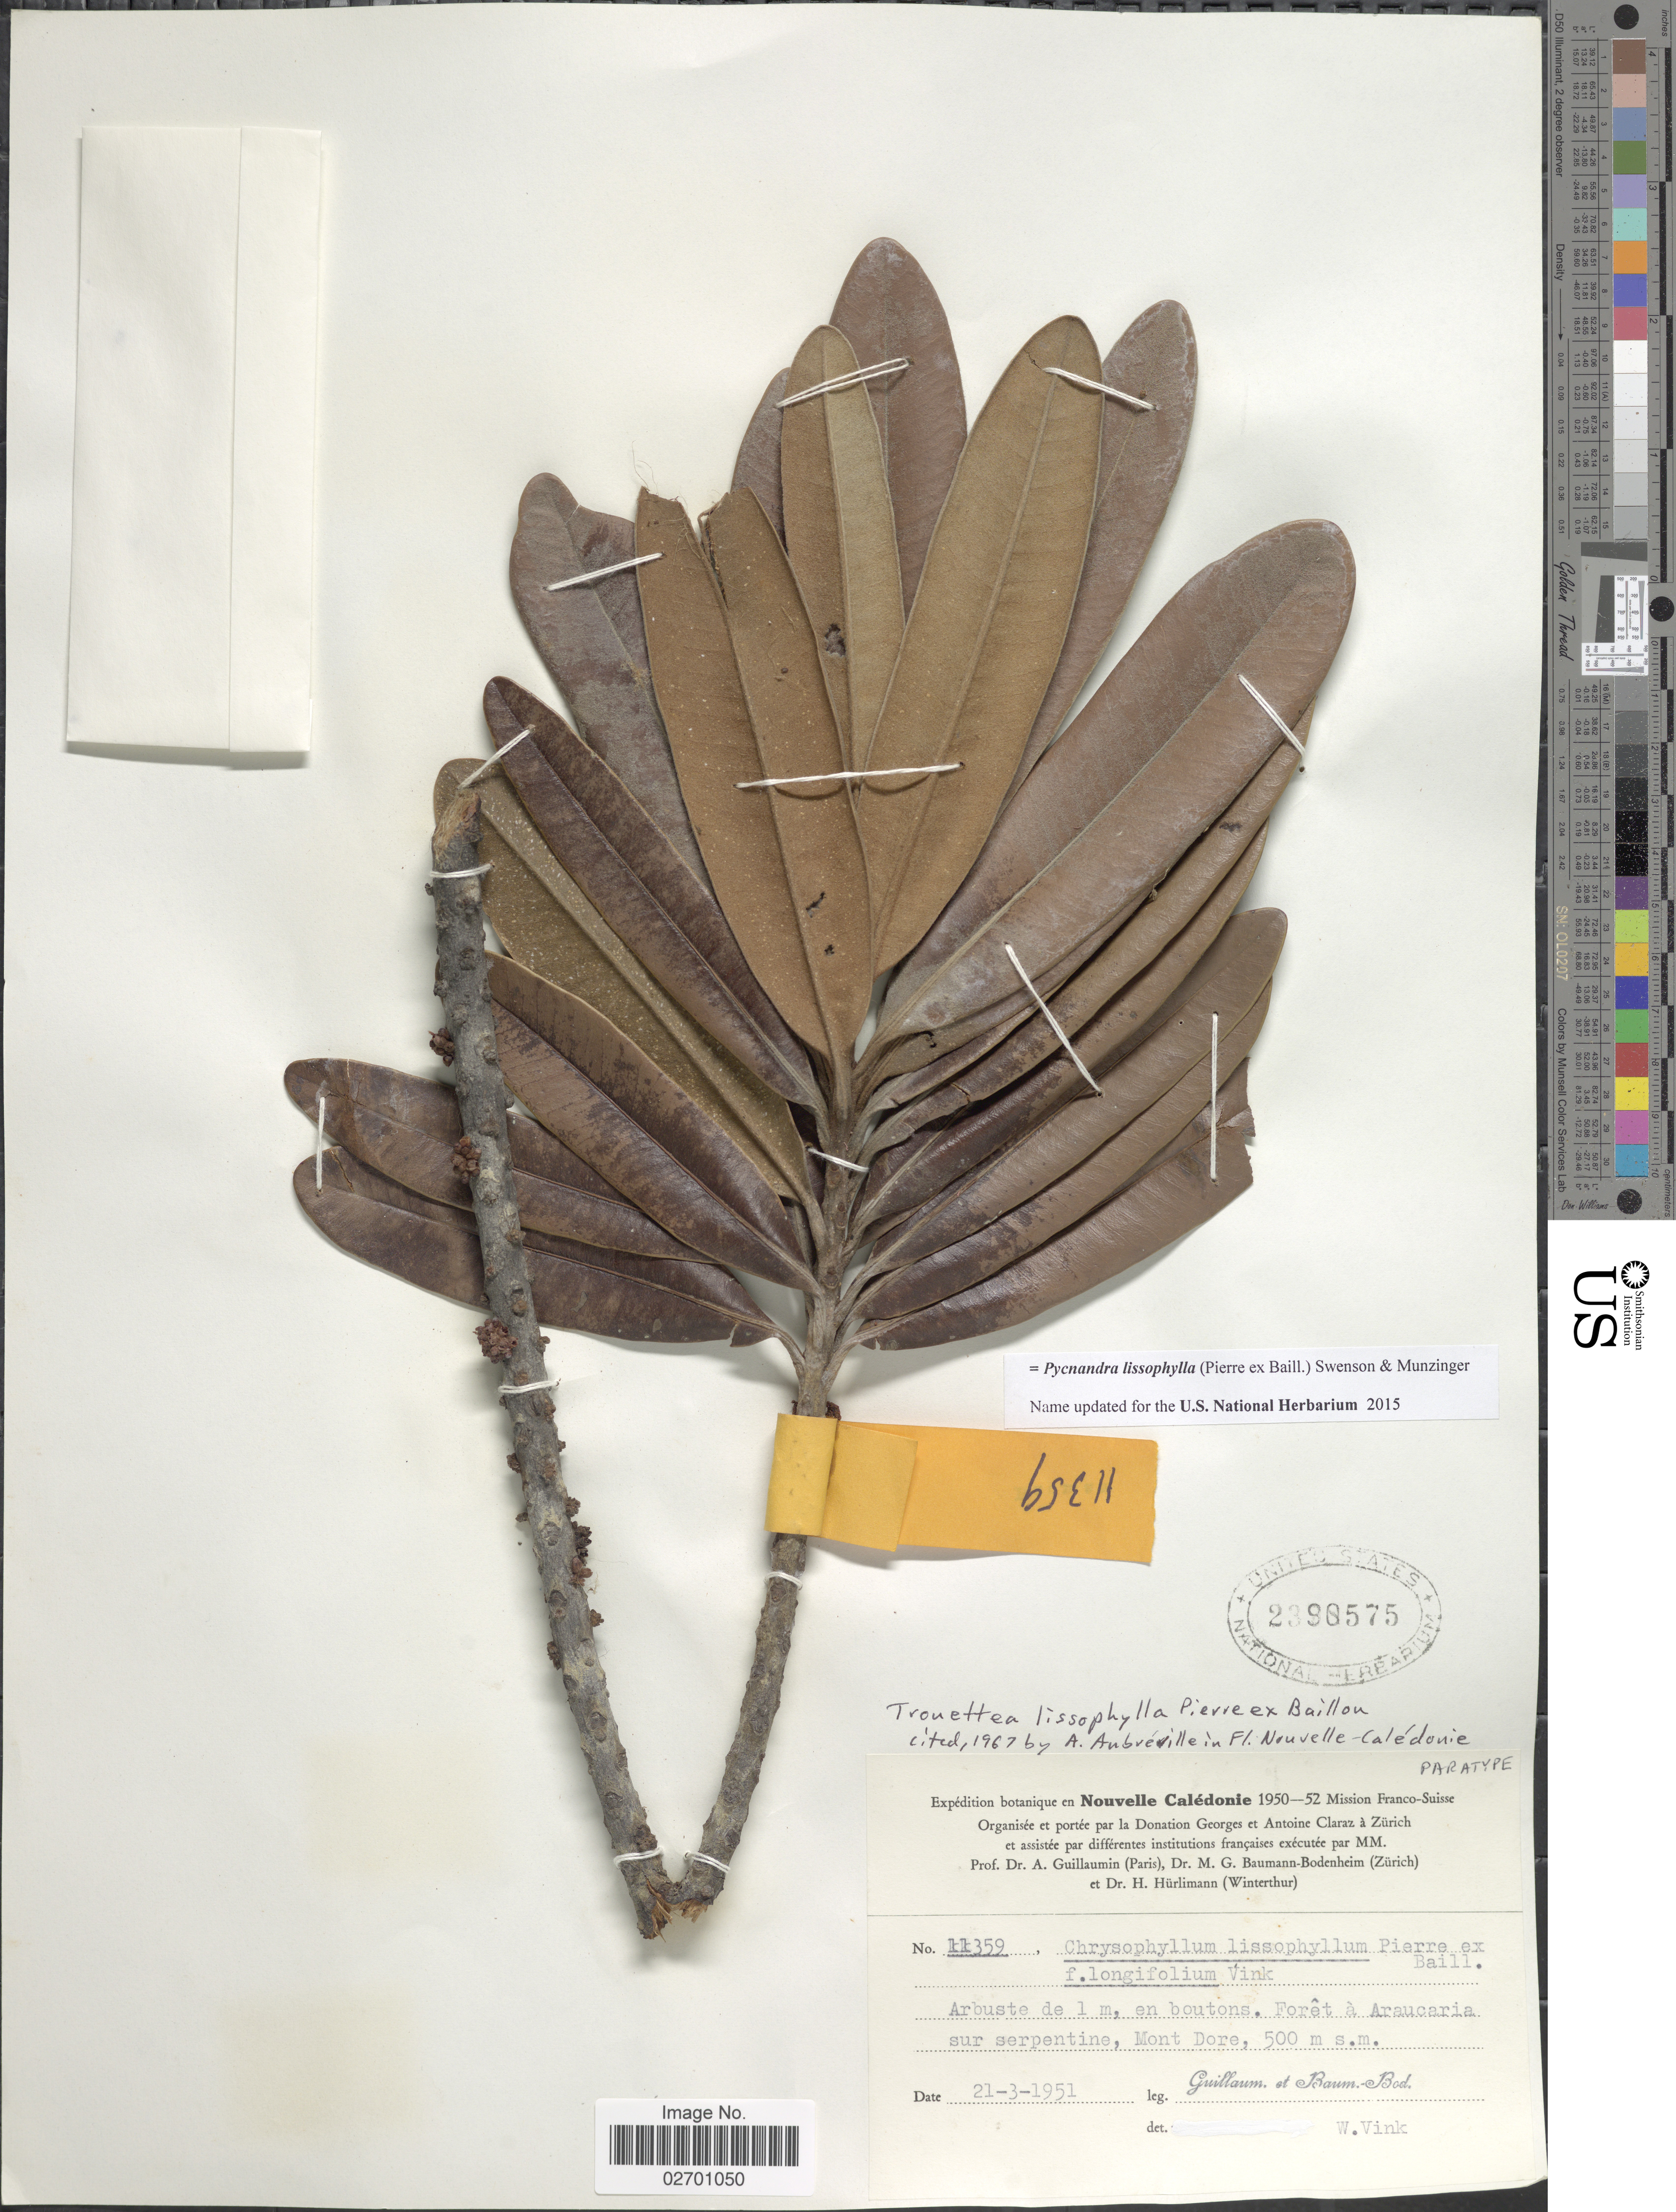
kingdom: Plantae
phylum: Tracheophyta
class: Magnoliopsida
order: Ericales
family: Sapotaceae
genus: Pycnandra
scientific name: Pycnandra lissophylla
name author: (Pierre ex Baill.) Swenson & Munzinger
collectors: A. Guillaumin & M. G. Baumann-Bodenheim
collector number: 11359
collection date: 1951-03-21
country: New Caledonia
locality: Foret a Araucaria sur serpentine, Mont Dore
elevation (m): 500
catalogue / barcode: US 2398575